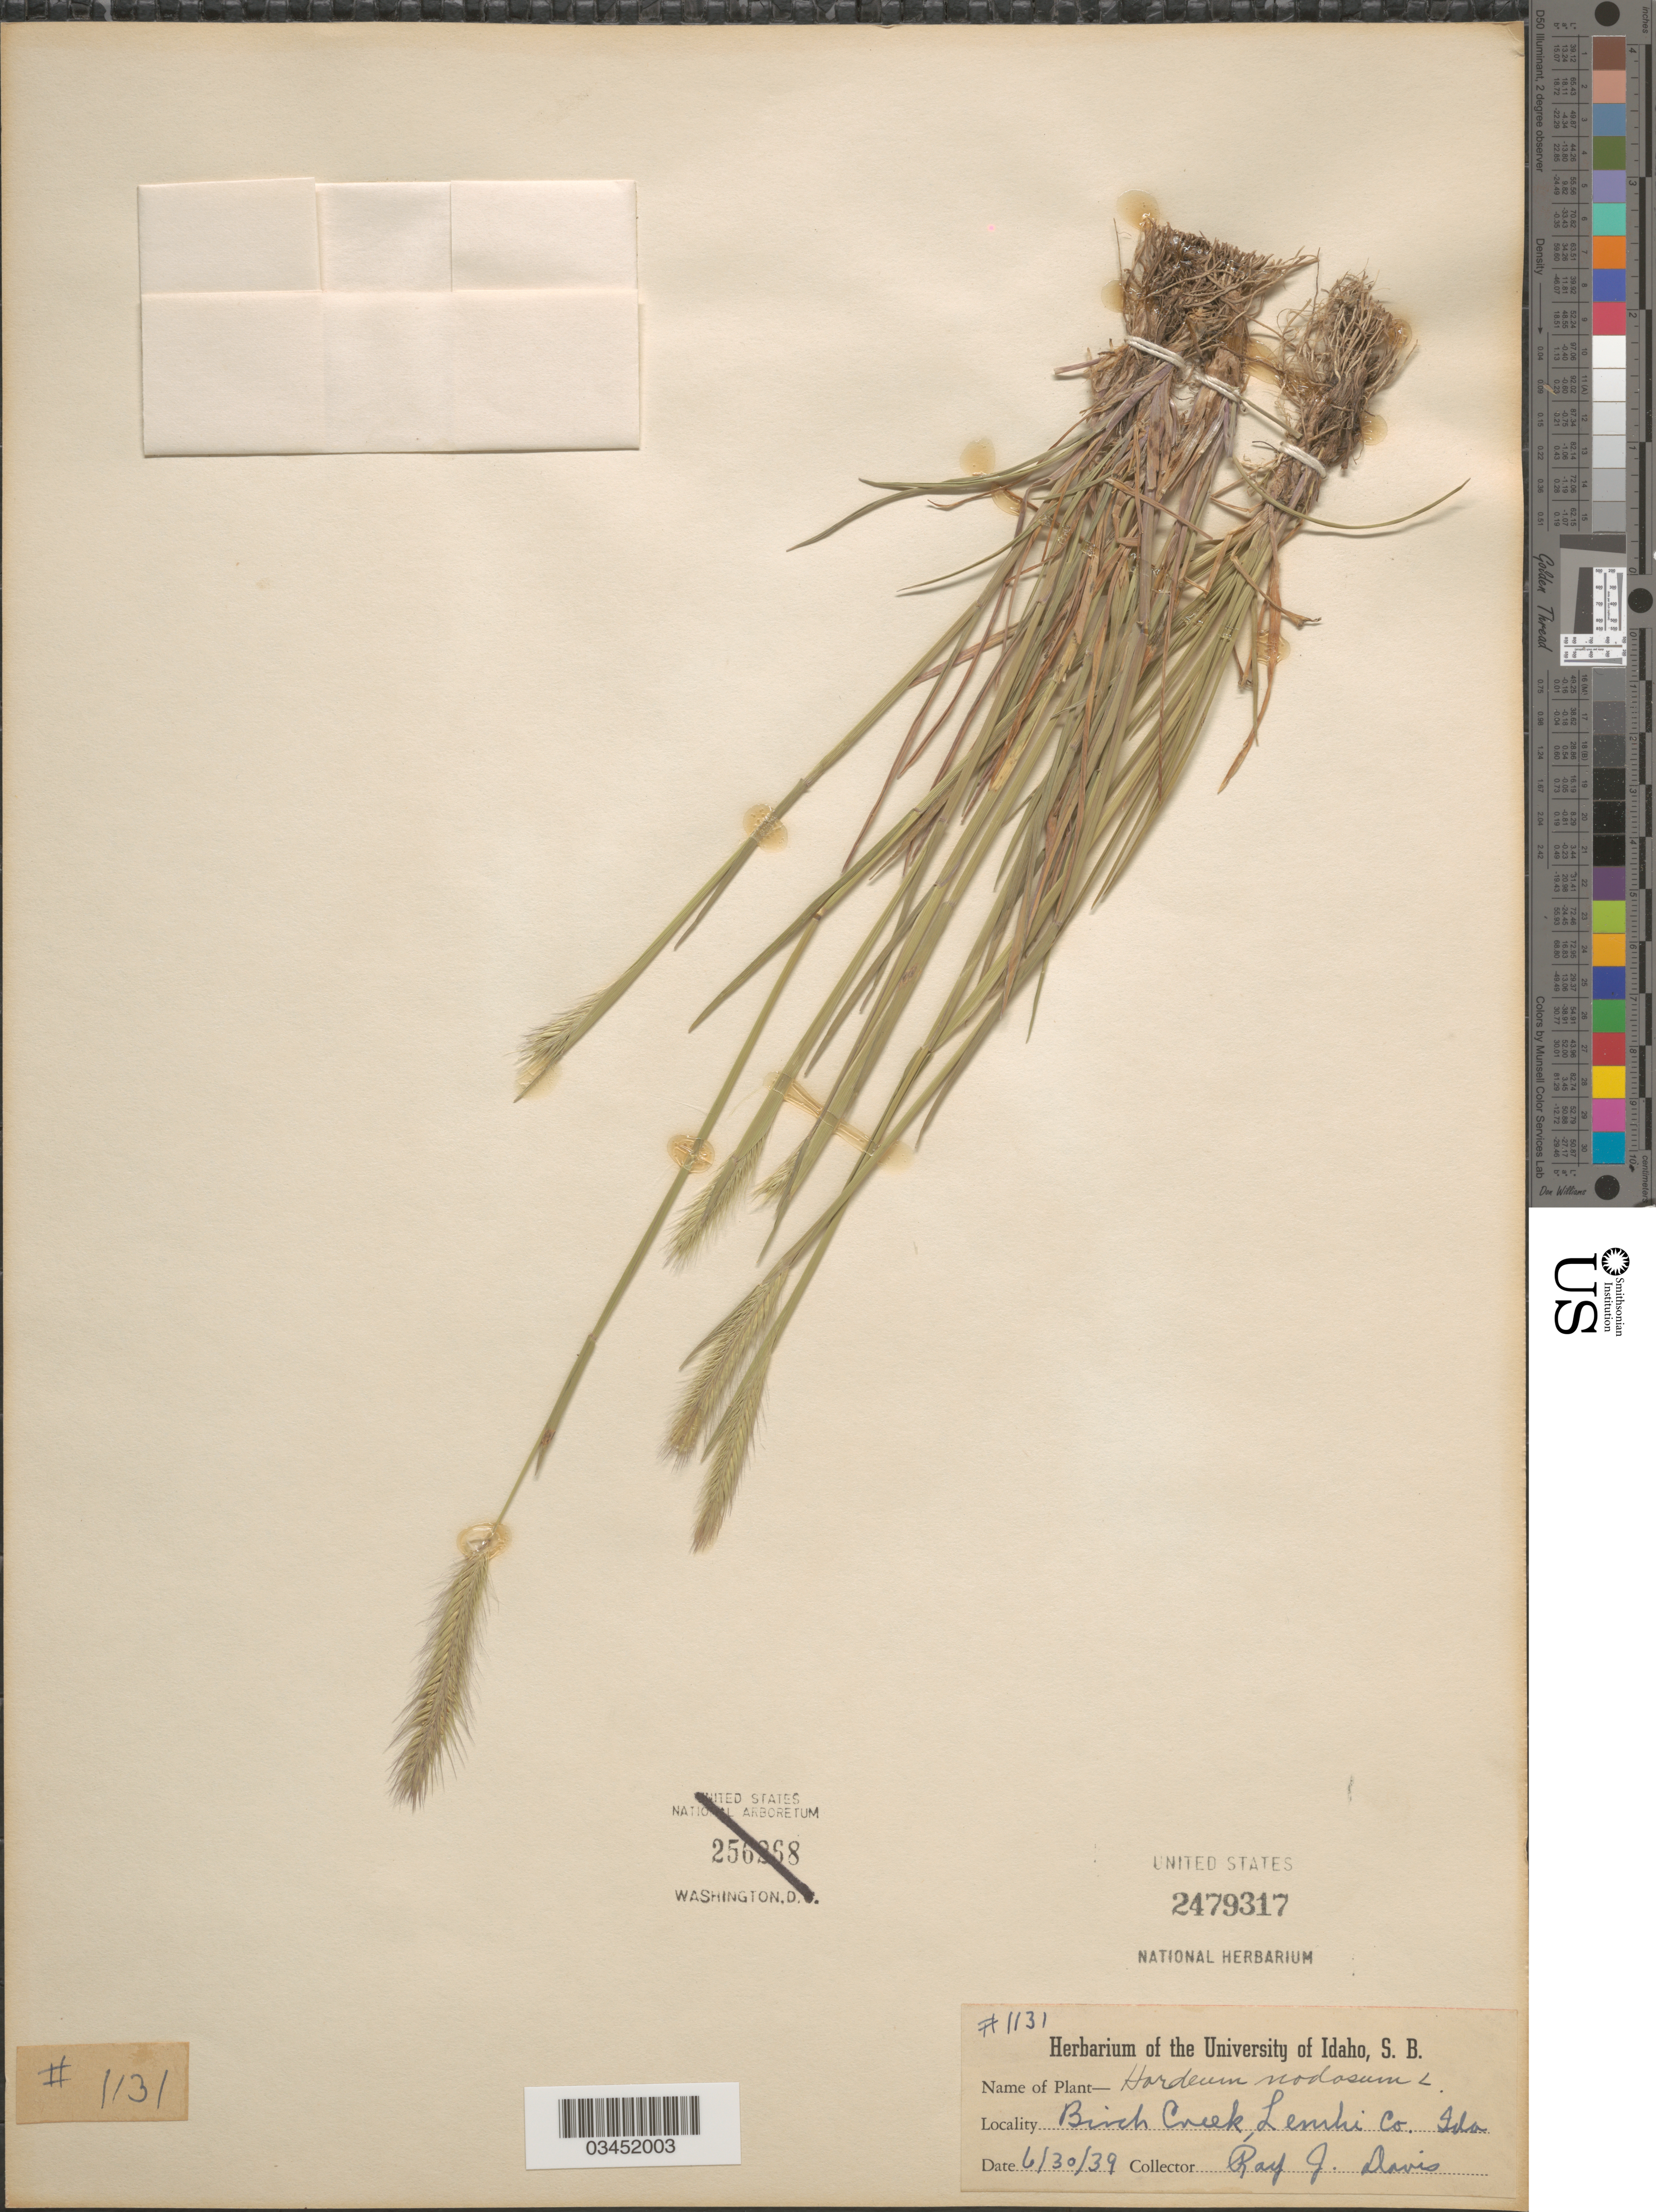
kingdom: Plantae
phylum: Tracheophyta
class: Liliopsida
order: Poales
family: Poaceae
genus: Hordeum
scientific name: Hordeum brachyantherum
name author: Nevski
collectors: R. Davis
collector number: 1131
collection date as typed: Transcribed d/m/y: 30/6/39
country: United States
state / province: Idaho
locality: Birch Creek, Lemhi Co.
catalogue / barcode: US 2479317